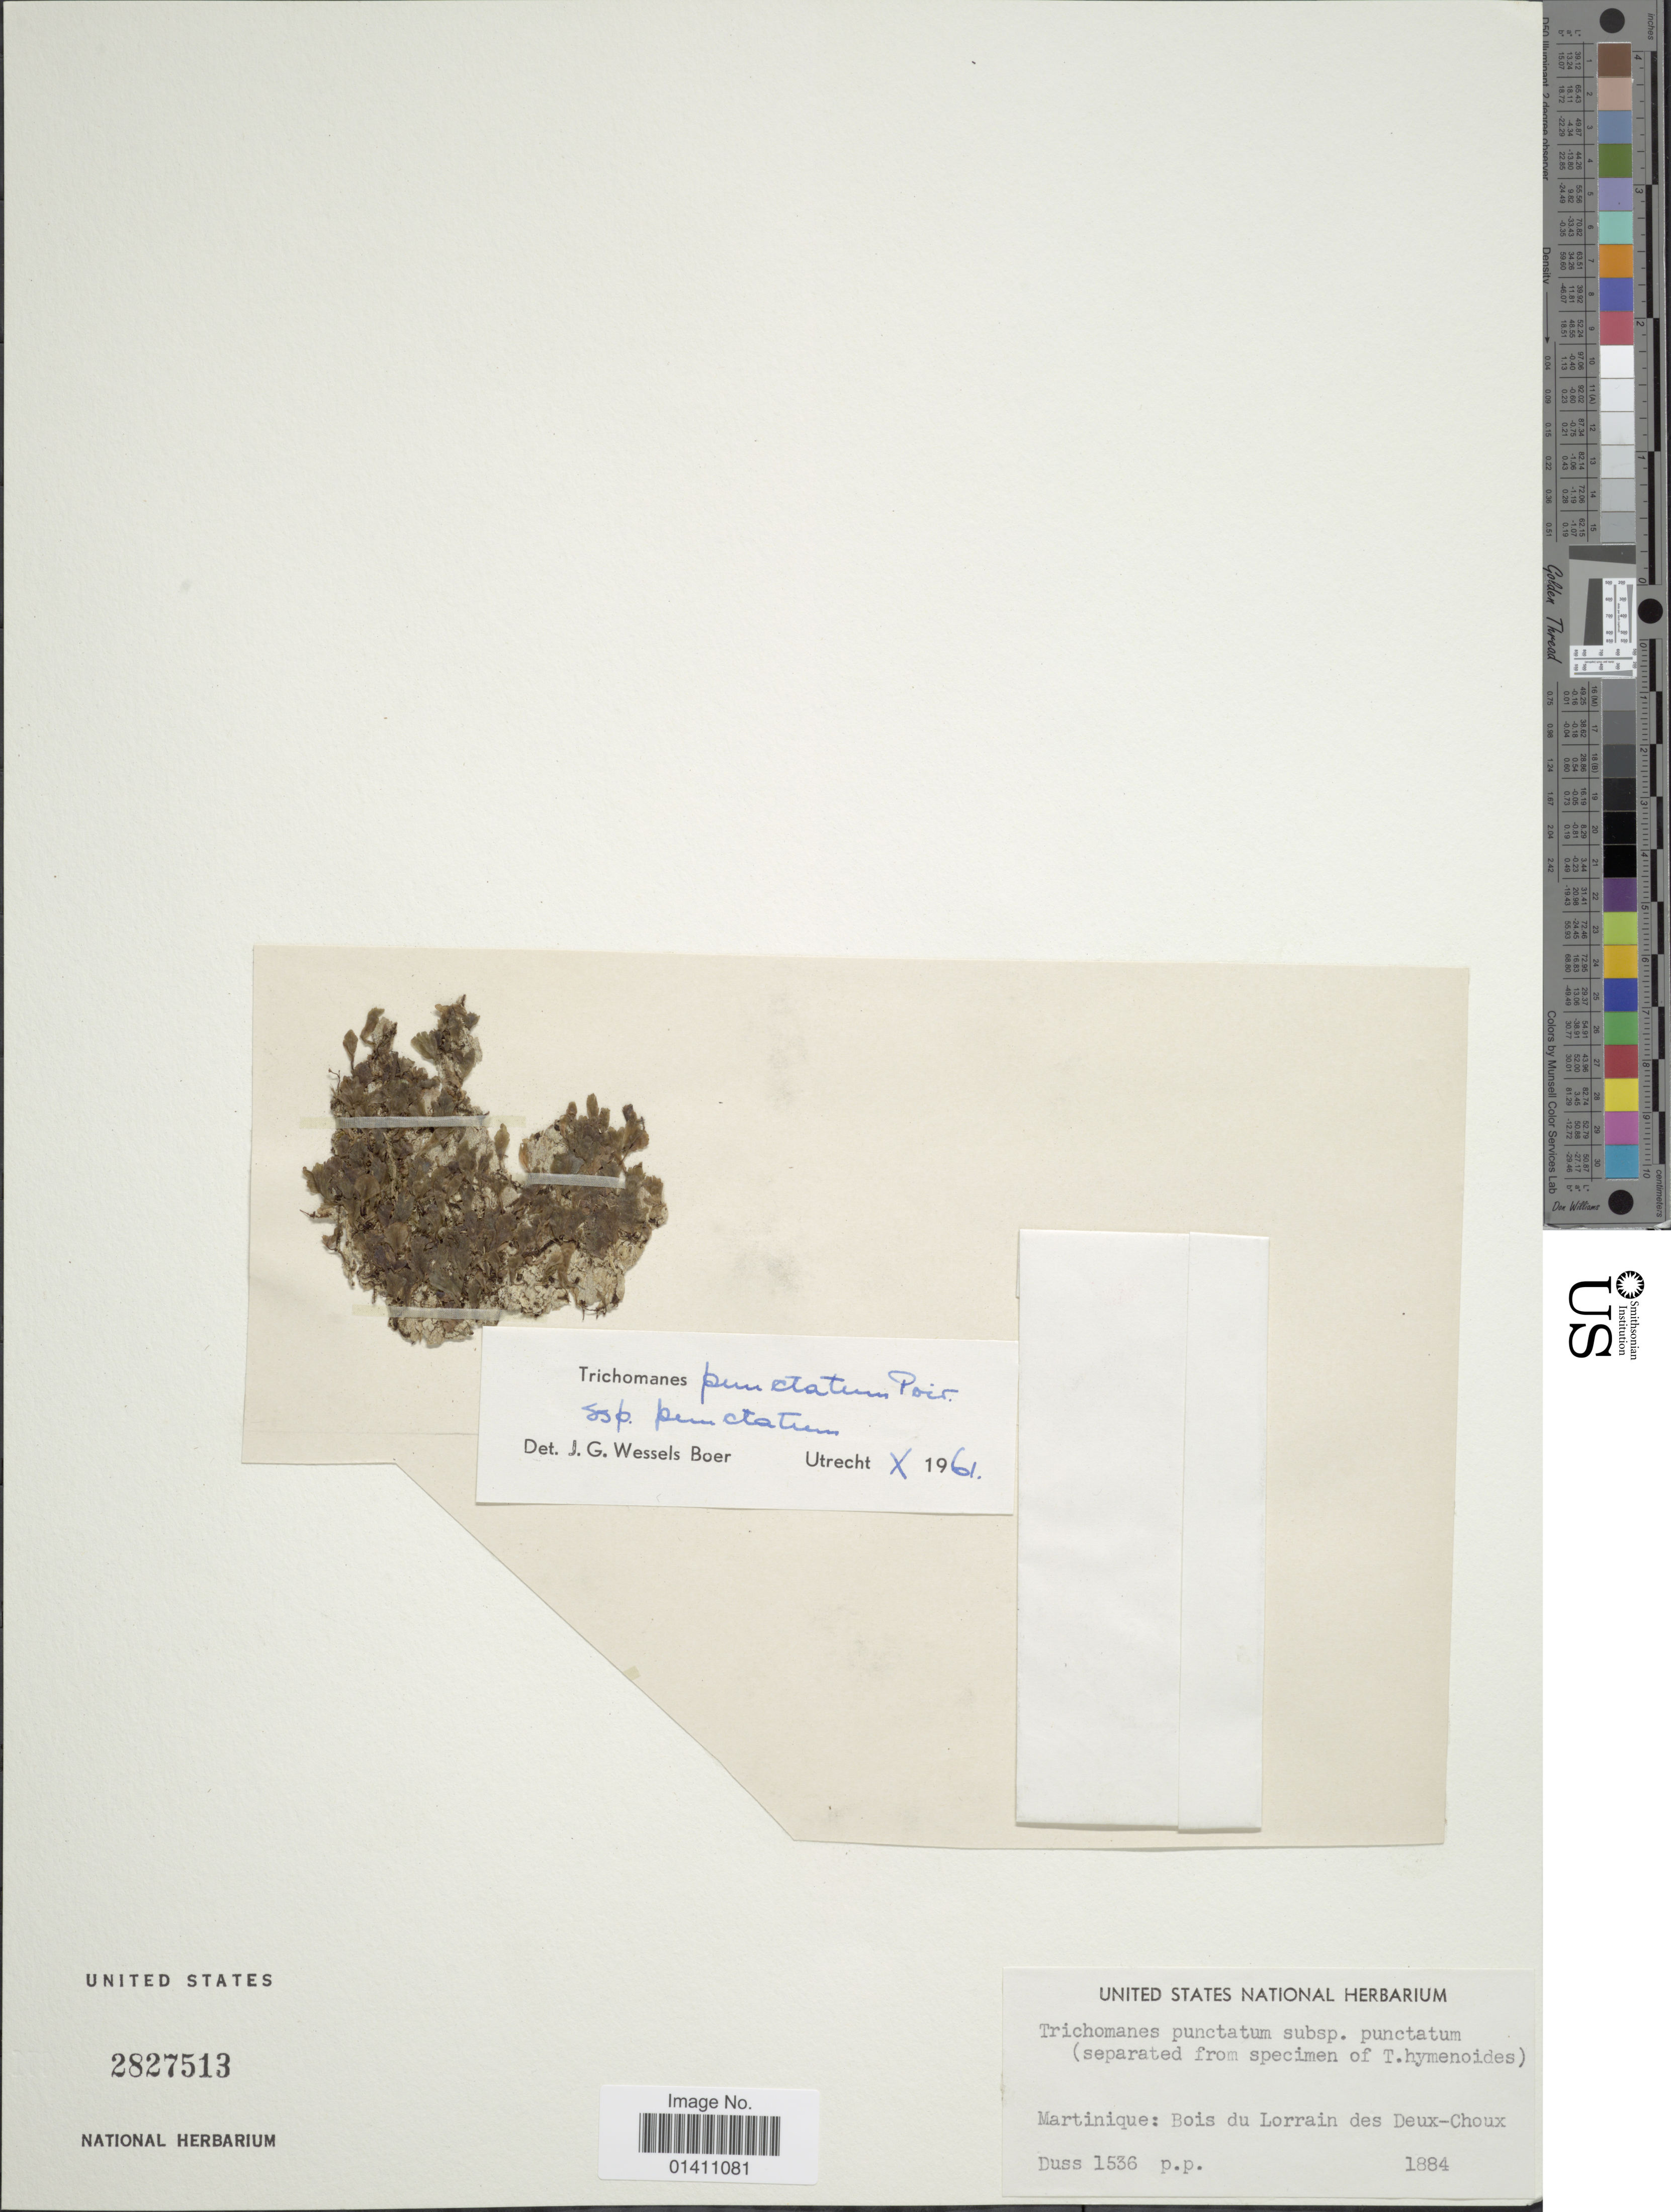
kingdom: Plantae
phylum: Tracheophyta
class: Polypodiopsida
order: Hymenophyllales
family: Hymenophyllaceae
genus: Didymoglossum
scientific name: Didymoglossum punctatum subsp. punctatum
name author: (Poir.) Desv.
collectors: -. Duss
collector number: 1536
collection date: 1884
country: Martinique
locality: Bois du Lorrain des Deux-Choux.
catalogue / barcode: US 2827513